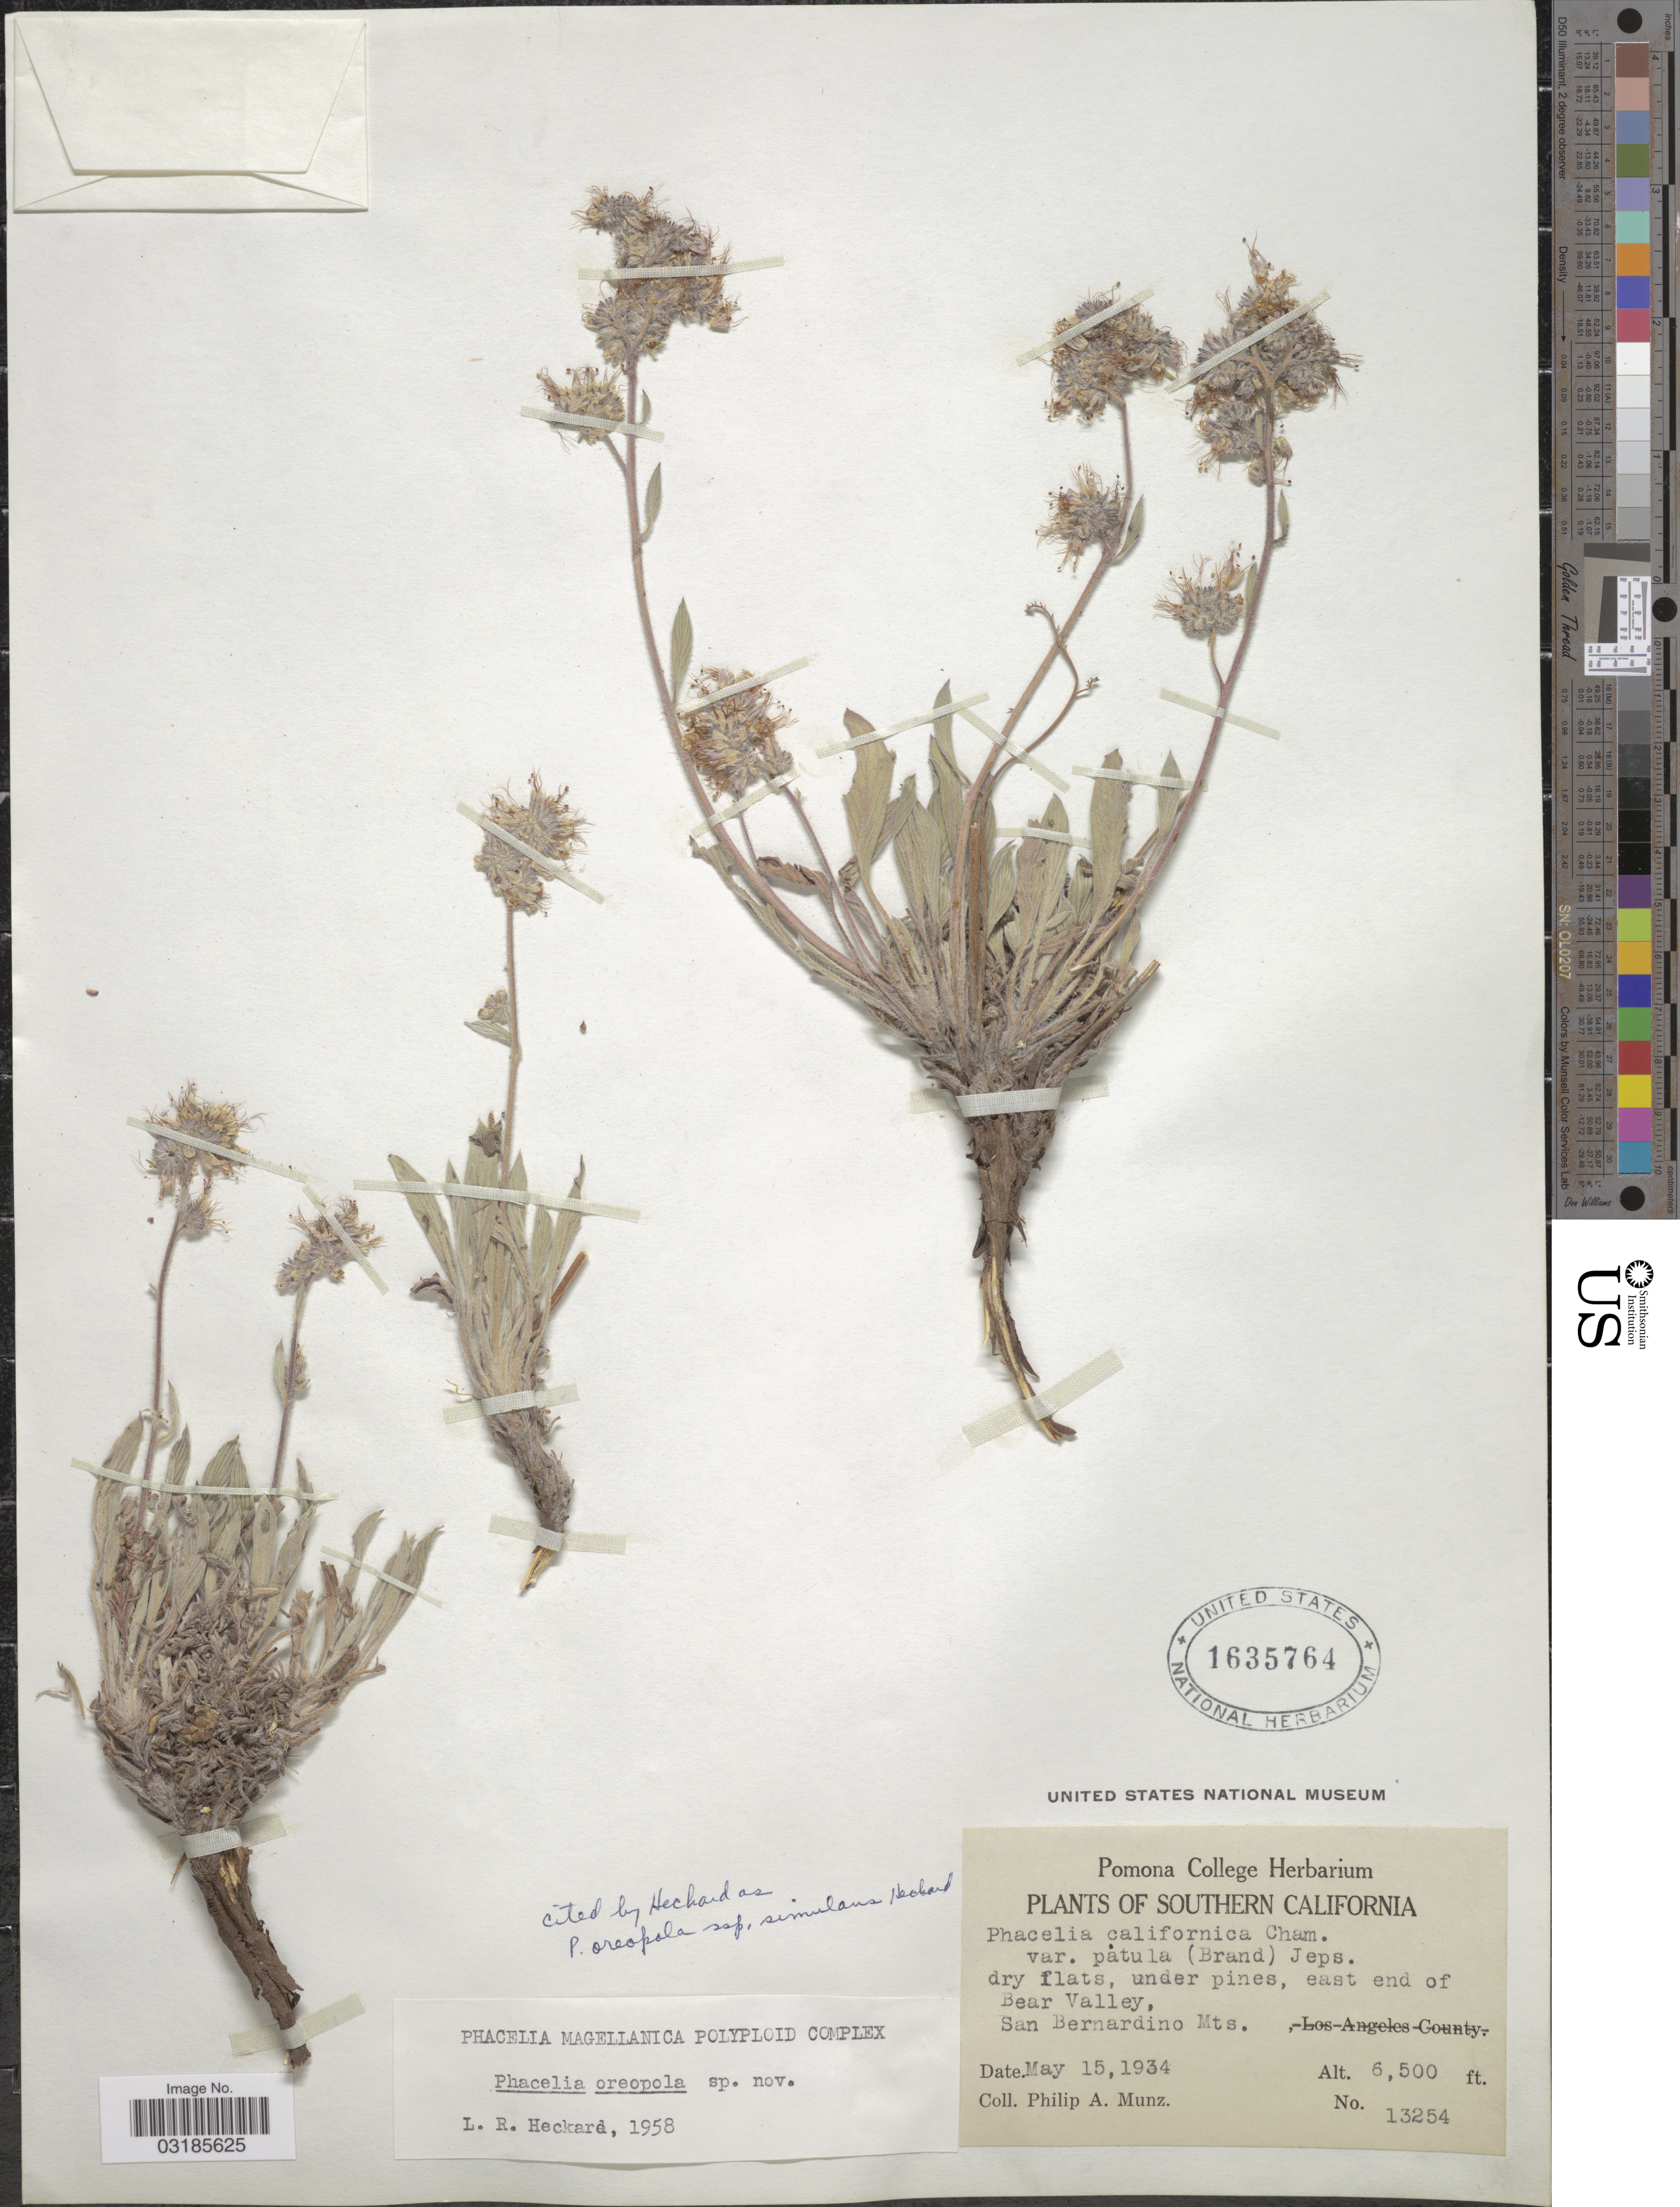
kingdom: Plantae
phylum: Tracheophyta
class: Magnoliopsida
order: Boraginales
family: Hydrophyllaceae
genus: Phacelia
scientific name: Phacelia oreopola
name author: Heckard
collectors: P. A. Munz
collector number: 13254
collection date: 1934-05-15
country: United States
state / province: California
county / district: San Bernardino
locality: Southern California, east end of Bear Valley, San Bernardino Mts.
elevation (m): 1981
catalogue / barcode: US 1635764